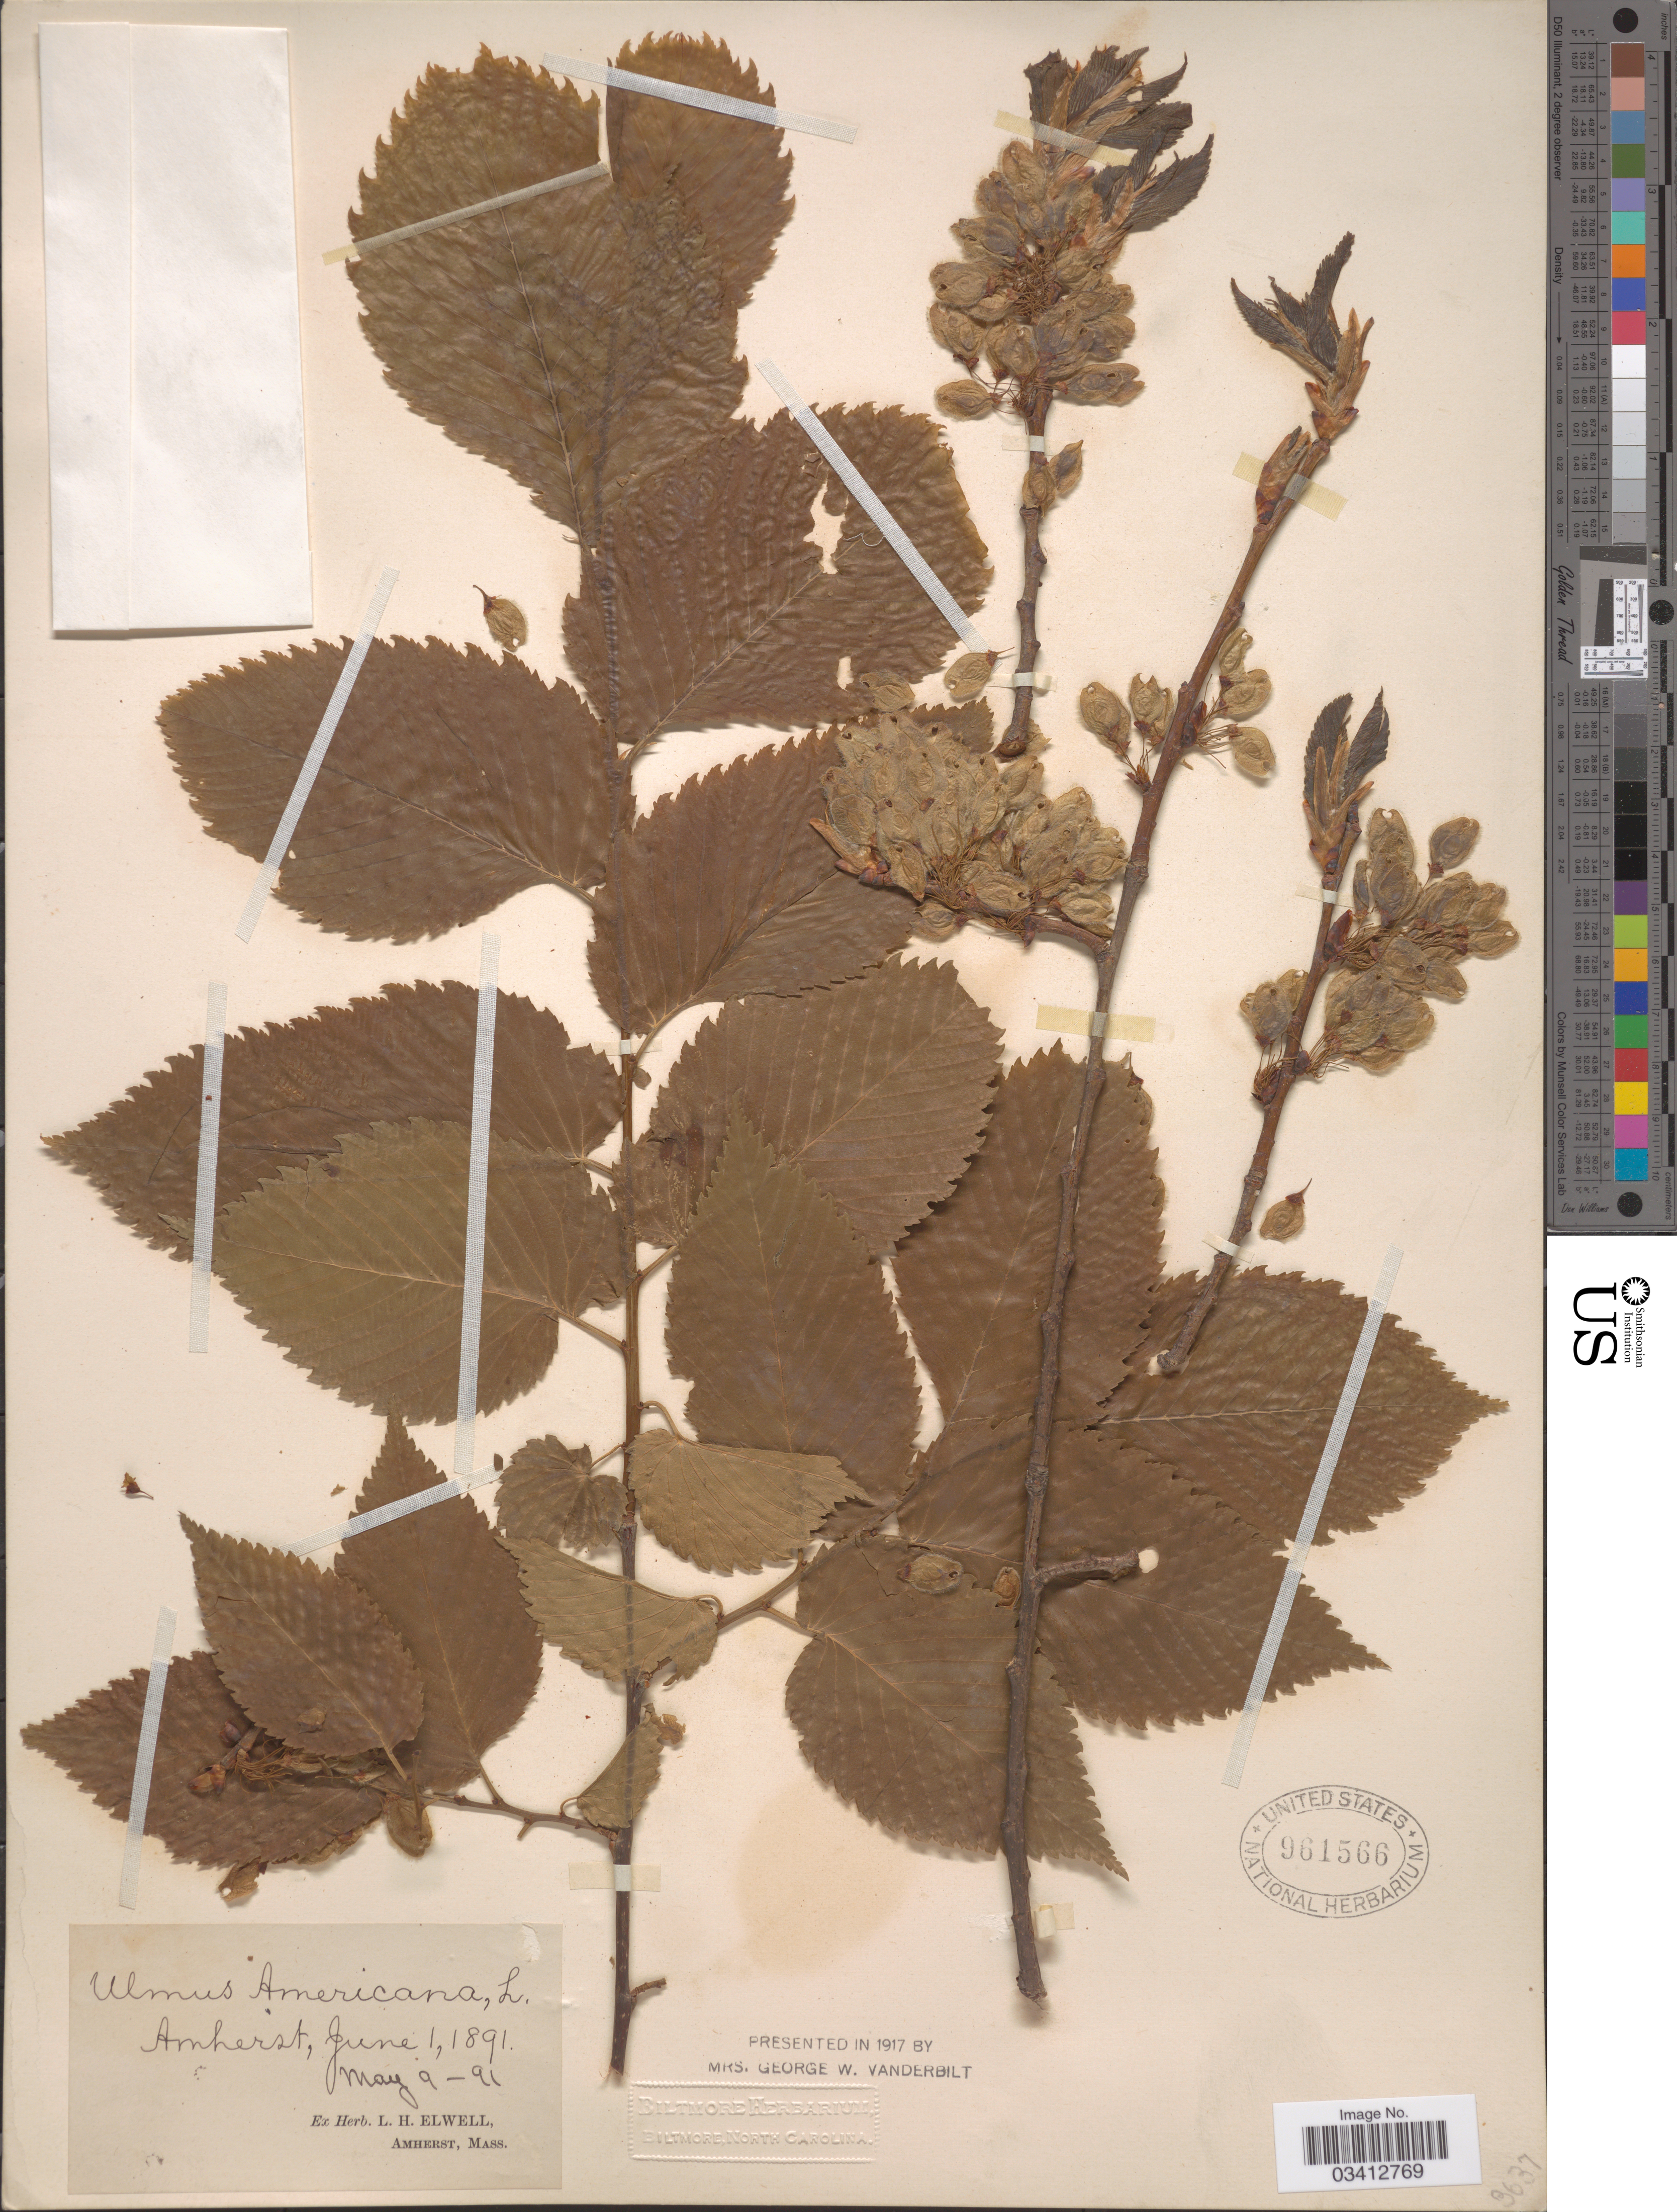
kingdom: Plantae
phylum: Tracheophyta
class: Magnoliopsida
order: Rosales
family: Ulmaceae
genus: Ulmus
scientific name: Ulmus americana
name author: L.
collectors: ex herb. L. H. Elwell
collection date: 1891-05-09/1891-06-01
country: United States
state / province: Massachusetts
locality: Amherst.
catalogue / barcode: US 961566